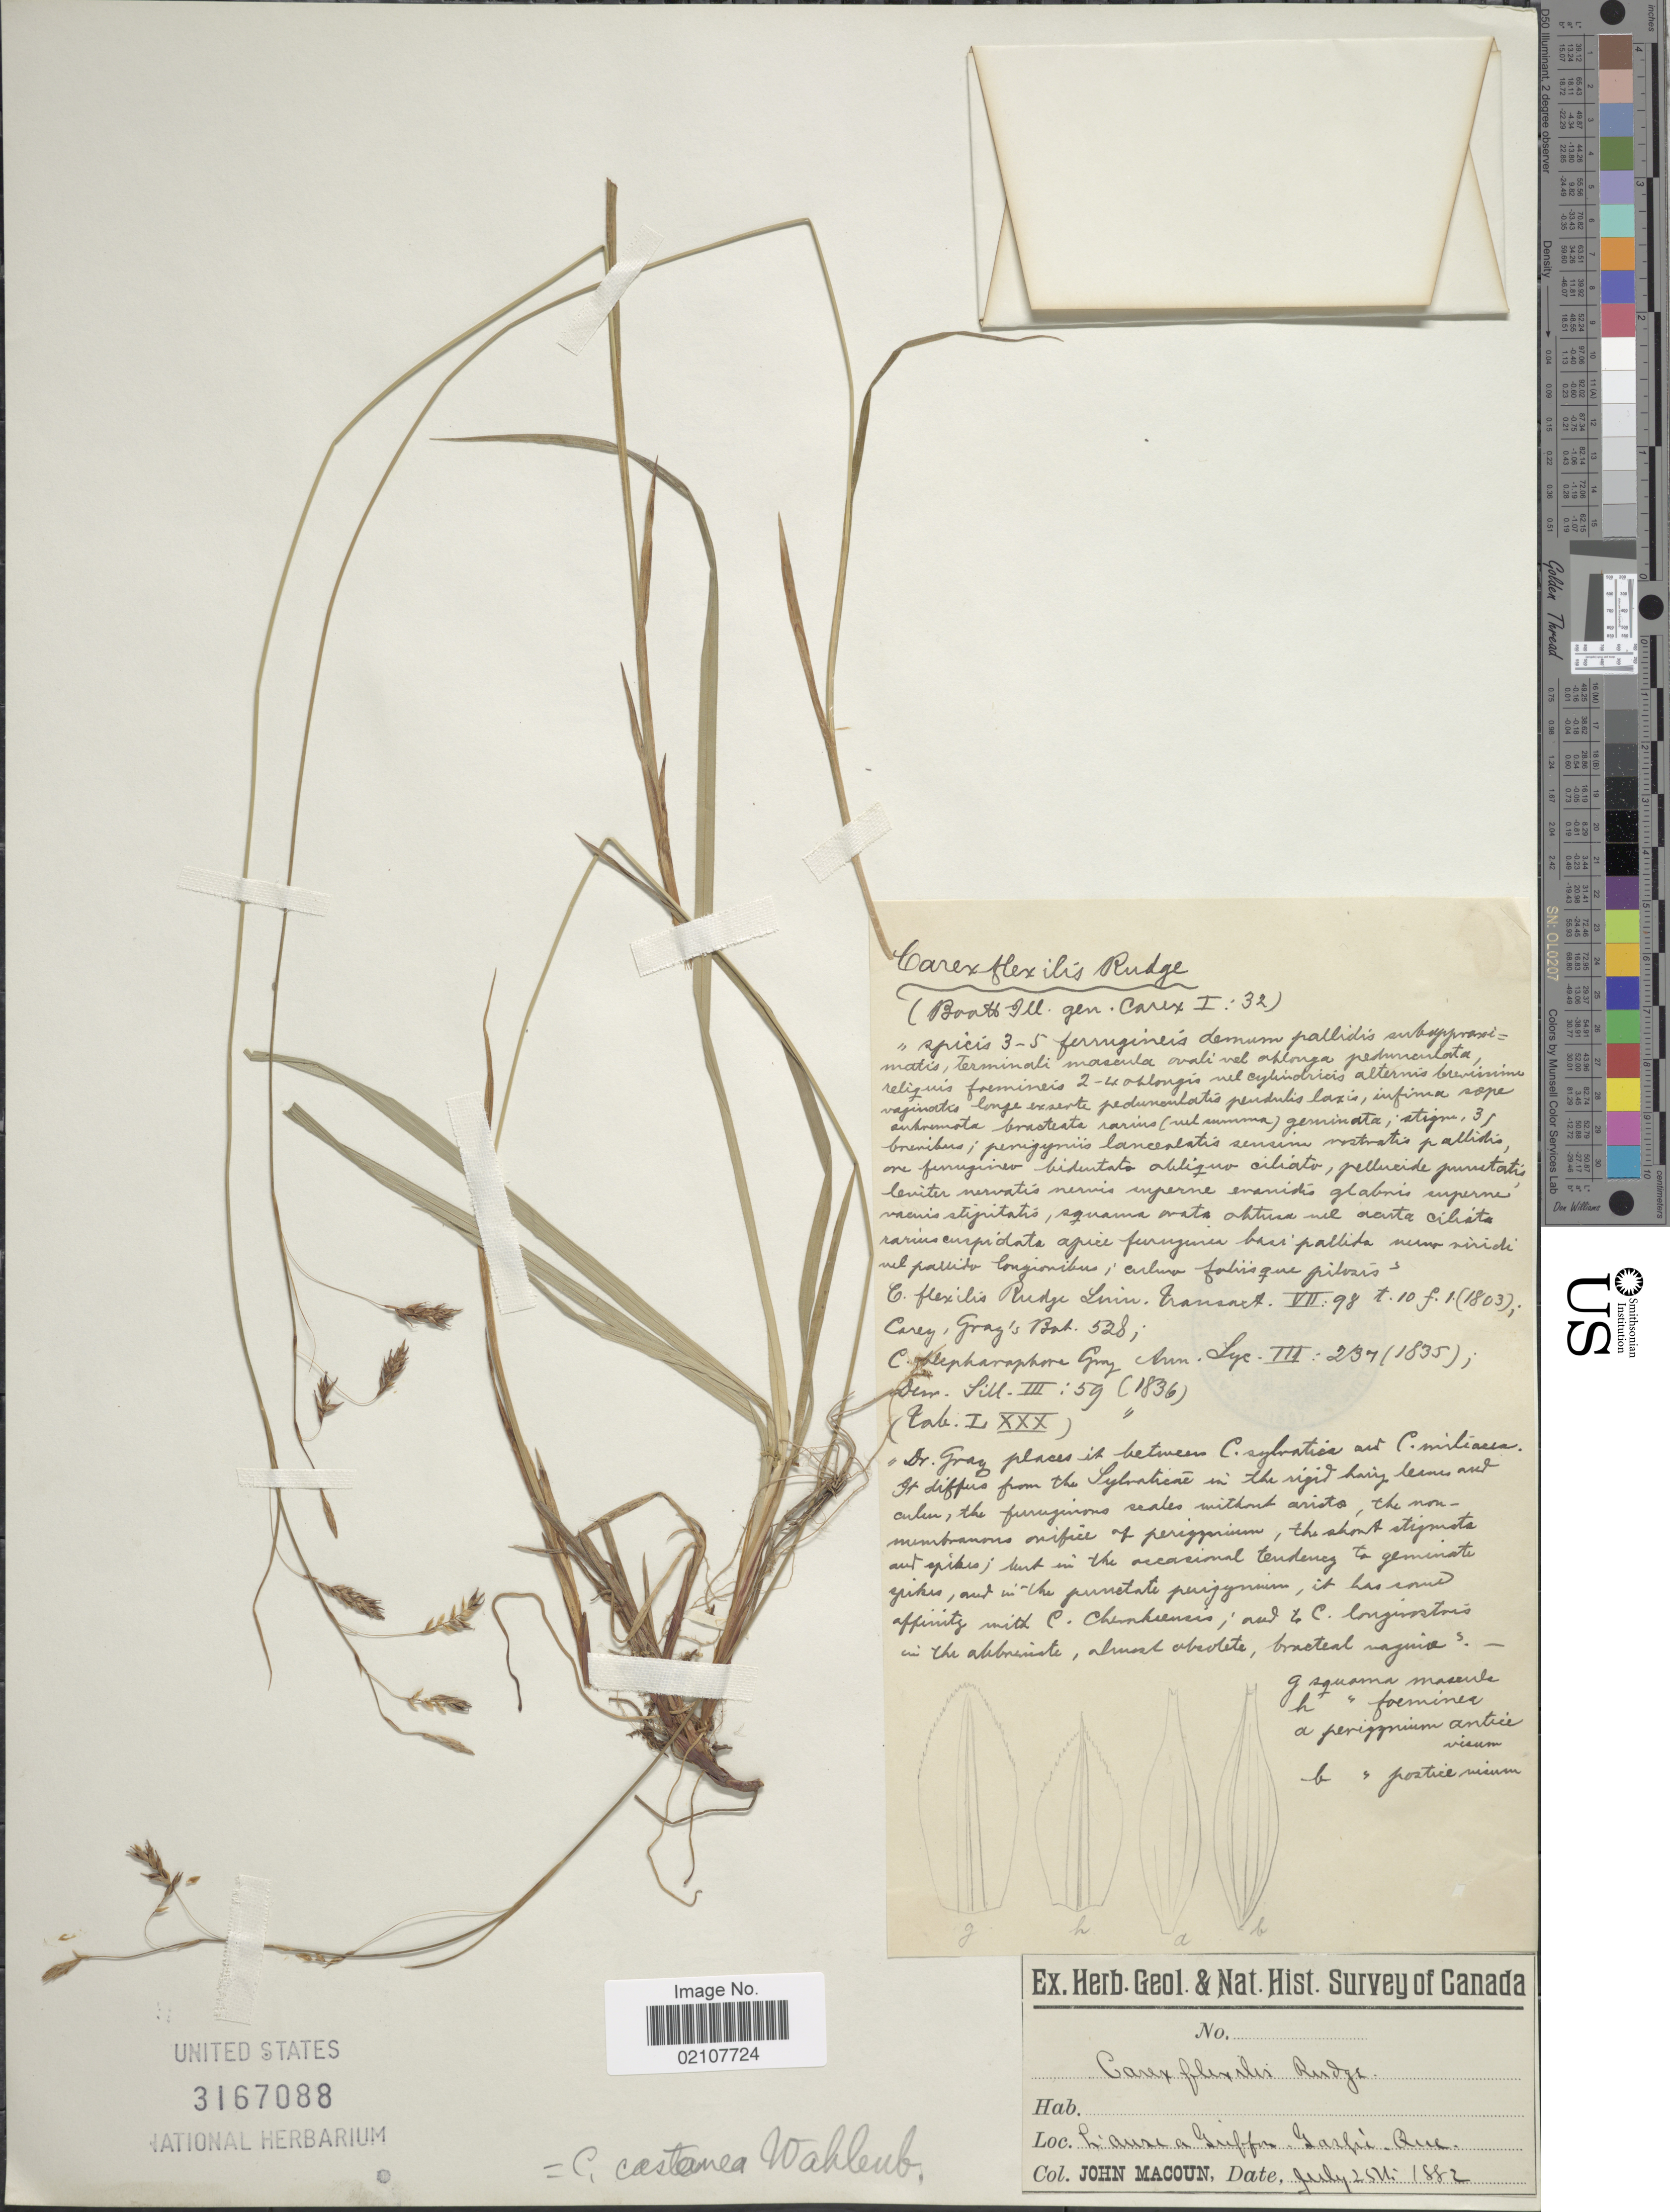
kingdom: Plantae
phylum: Tracheophyta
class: Liliopsida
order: Poales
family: Cyperaceae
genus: Carex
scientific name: Carex castanea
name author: Wahlenb.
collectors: J. Macoun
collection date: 1882-07-25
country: Canada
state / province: Quebec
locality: L'Anse-au-Griffon, Gaspé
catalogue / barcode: US 3167088